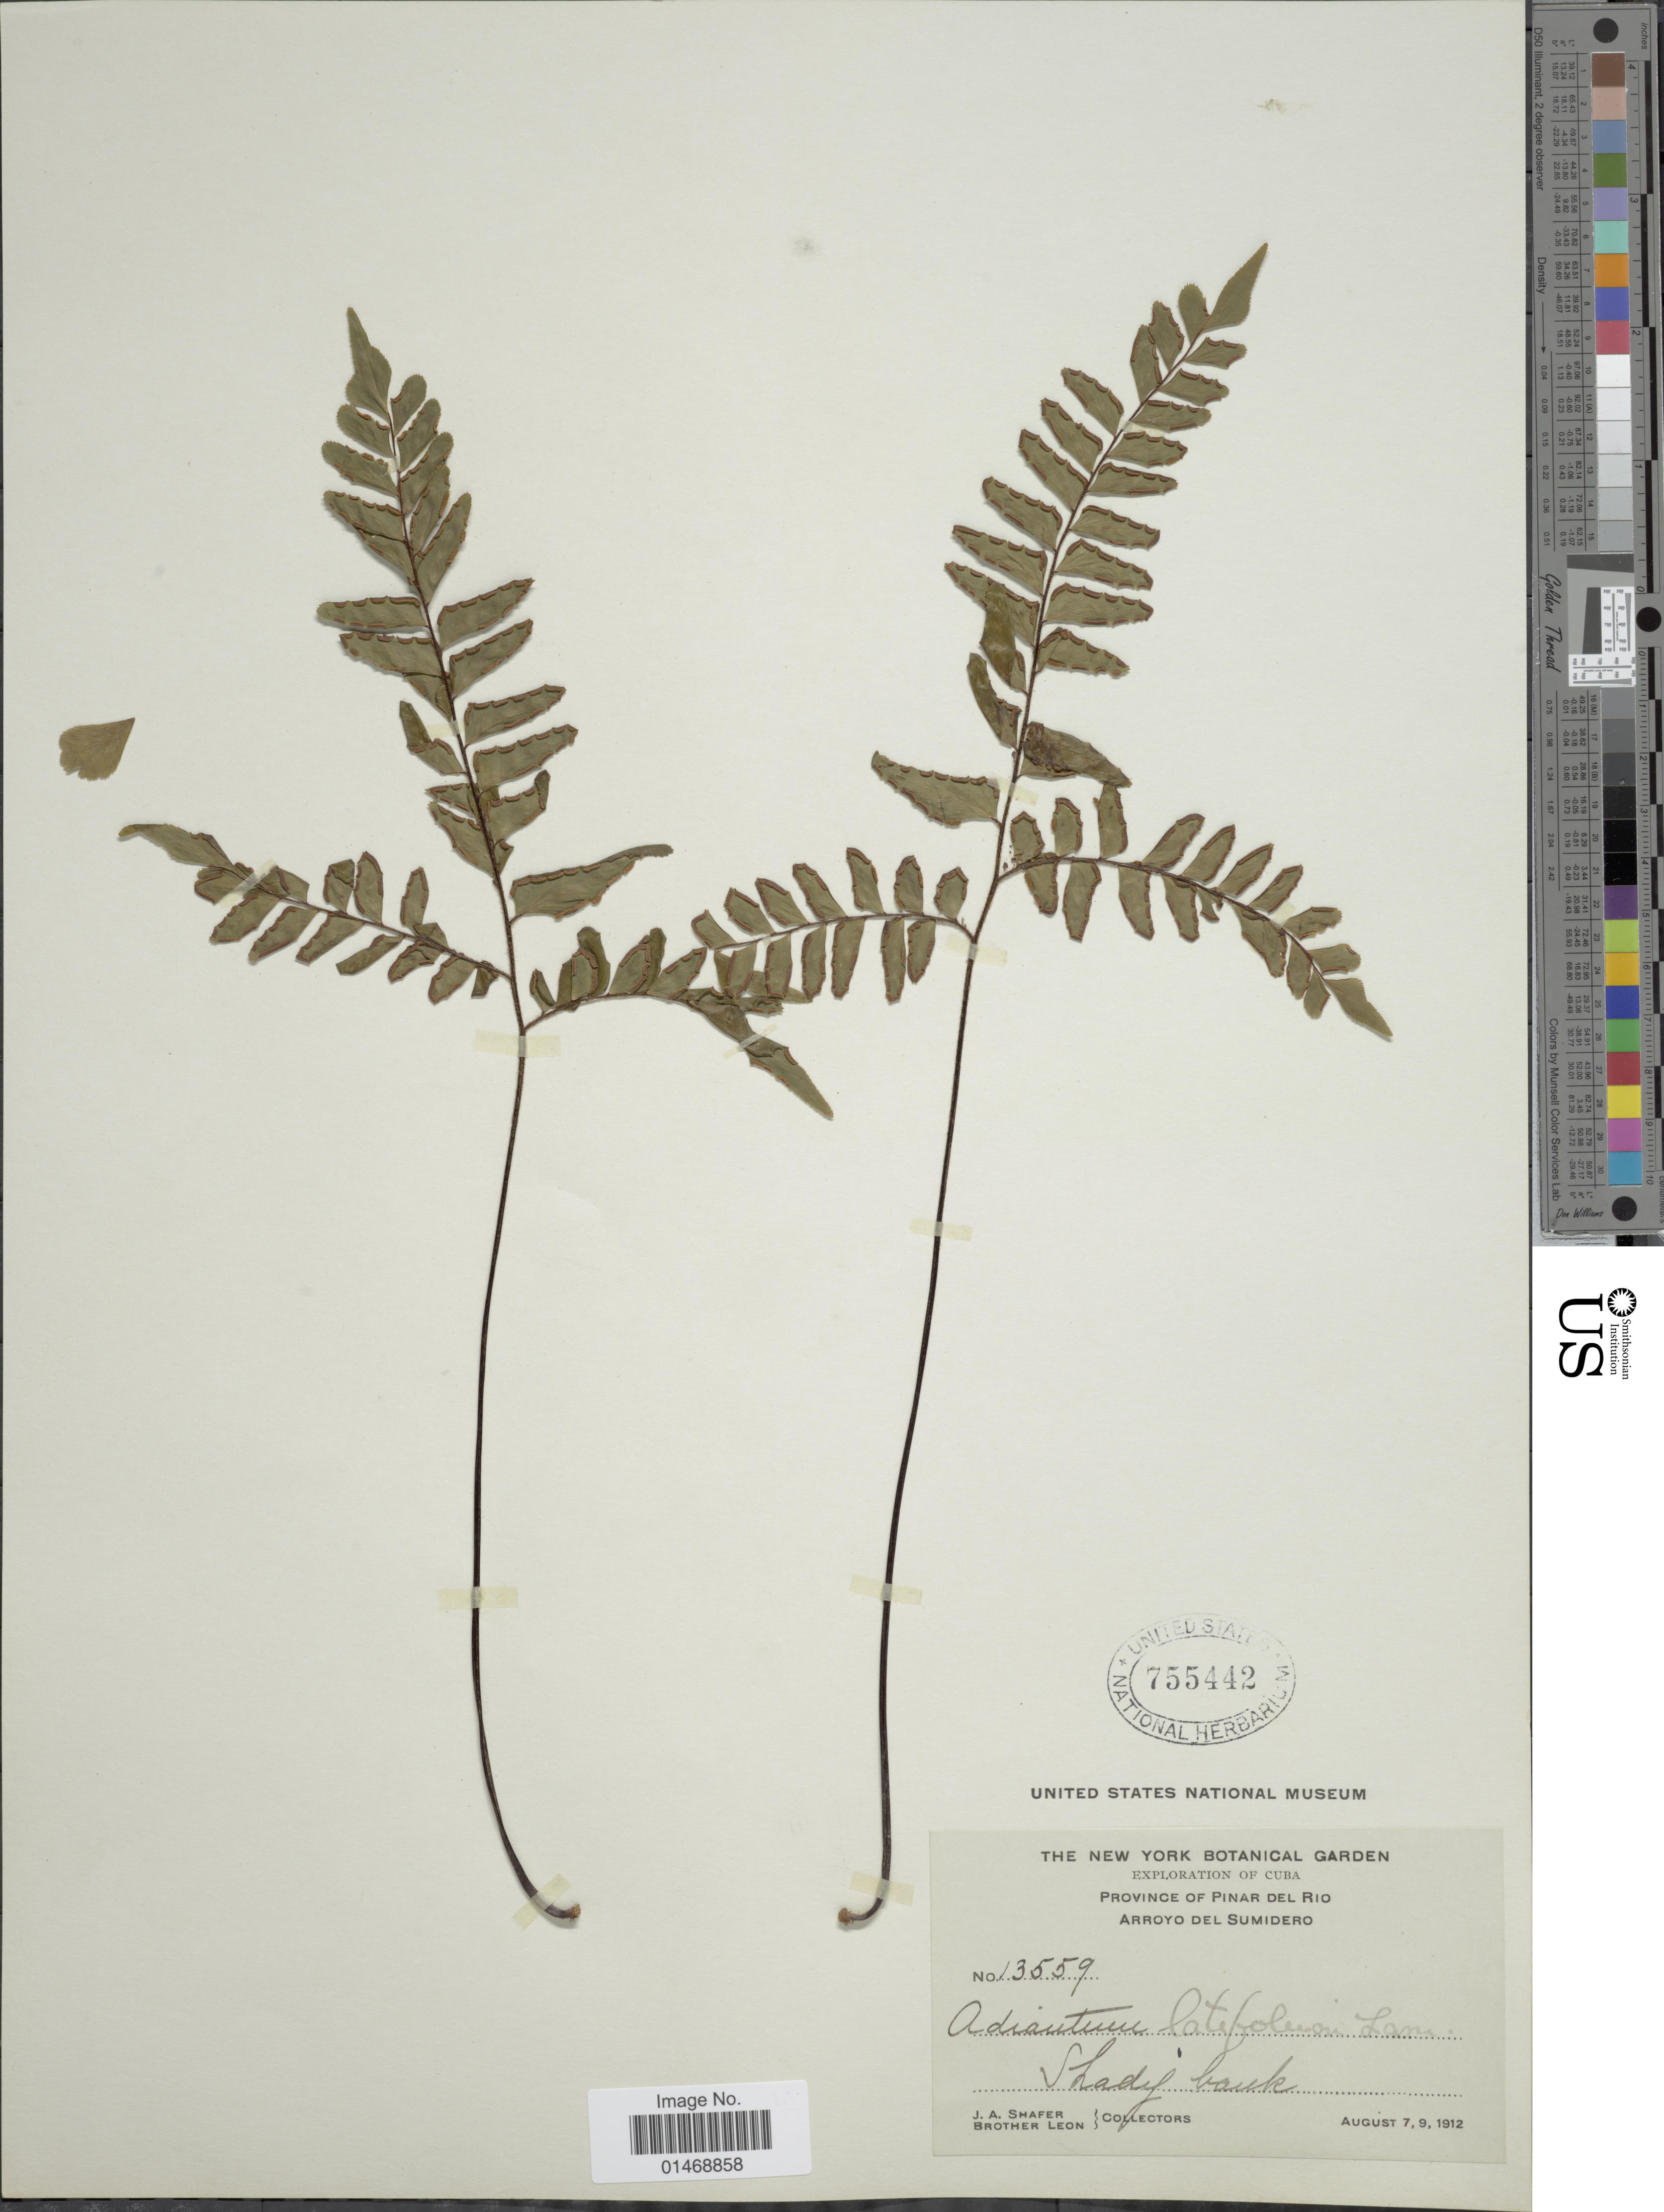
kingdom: Plantae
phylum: Tracheophyta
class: Polypodiopsida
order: Polypodiales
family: Pteridaceae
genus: Adiantum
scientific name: Adiantum latifolium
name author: Lam.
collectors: J. A. Shafer & Bro. León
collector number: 13559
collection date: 1912-08-07/1912-08-09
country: Cuba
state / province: Pinar del Río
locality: Arroyo del Sumidero, Shady bank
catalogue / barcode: US 755442